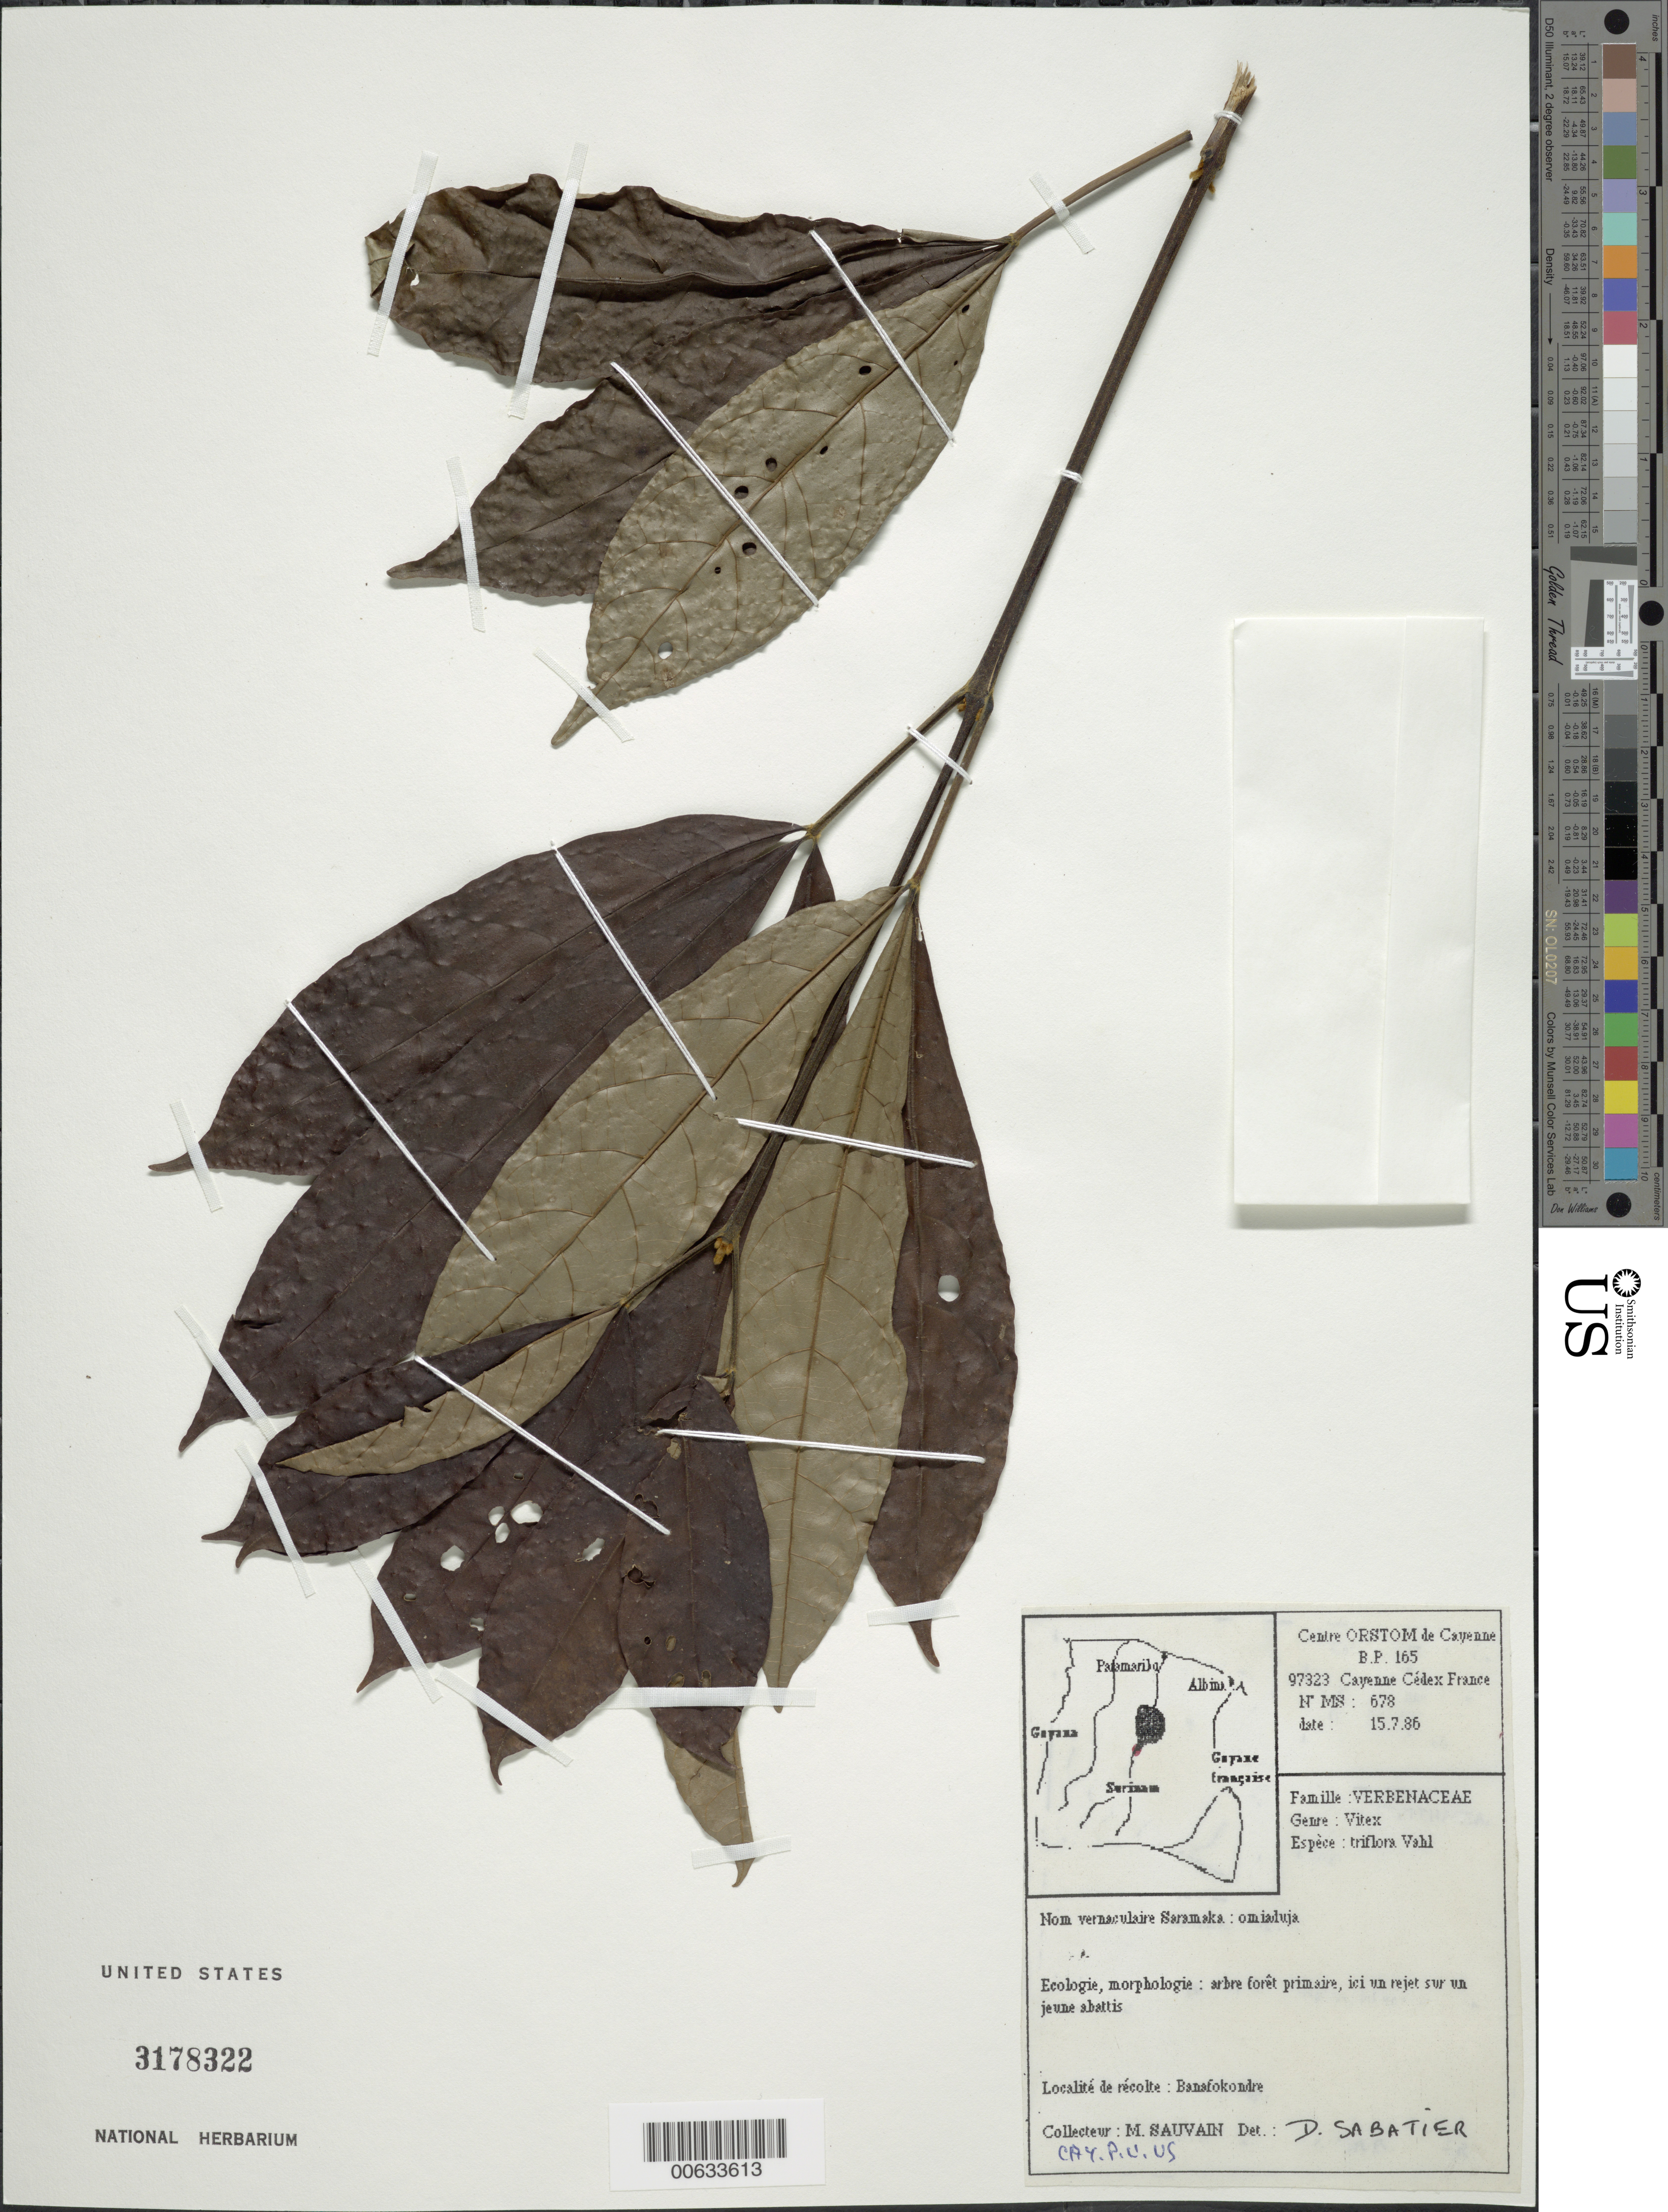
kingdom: Plantae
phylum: Tracheophyta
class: Magnoliopsida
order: Lamiales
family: Lamiaceae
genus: Vitex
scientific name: Vitex triflora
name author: Vahl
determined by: Sabatier, D.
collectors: M. Sauvain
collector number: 678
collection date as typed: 15-Jul-86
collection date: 1986-07-15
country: Suriname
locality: Banafokondre, SURINAMEe R.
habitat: Arbre foret primaire, ici un rejet sur un jeune abattis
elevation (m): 200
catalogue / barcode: US 3178322